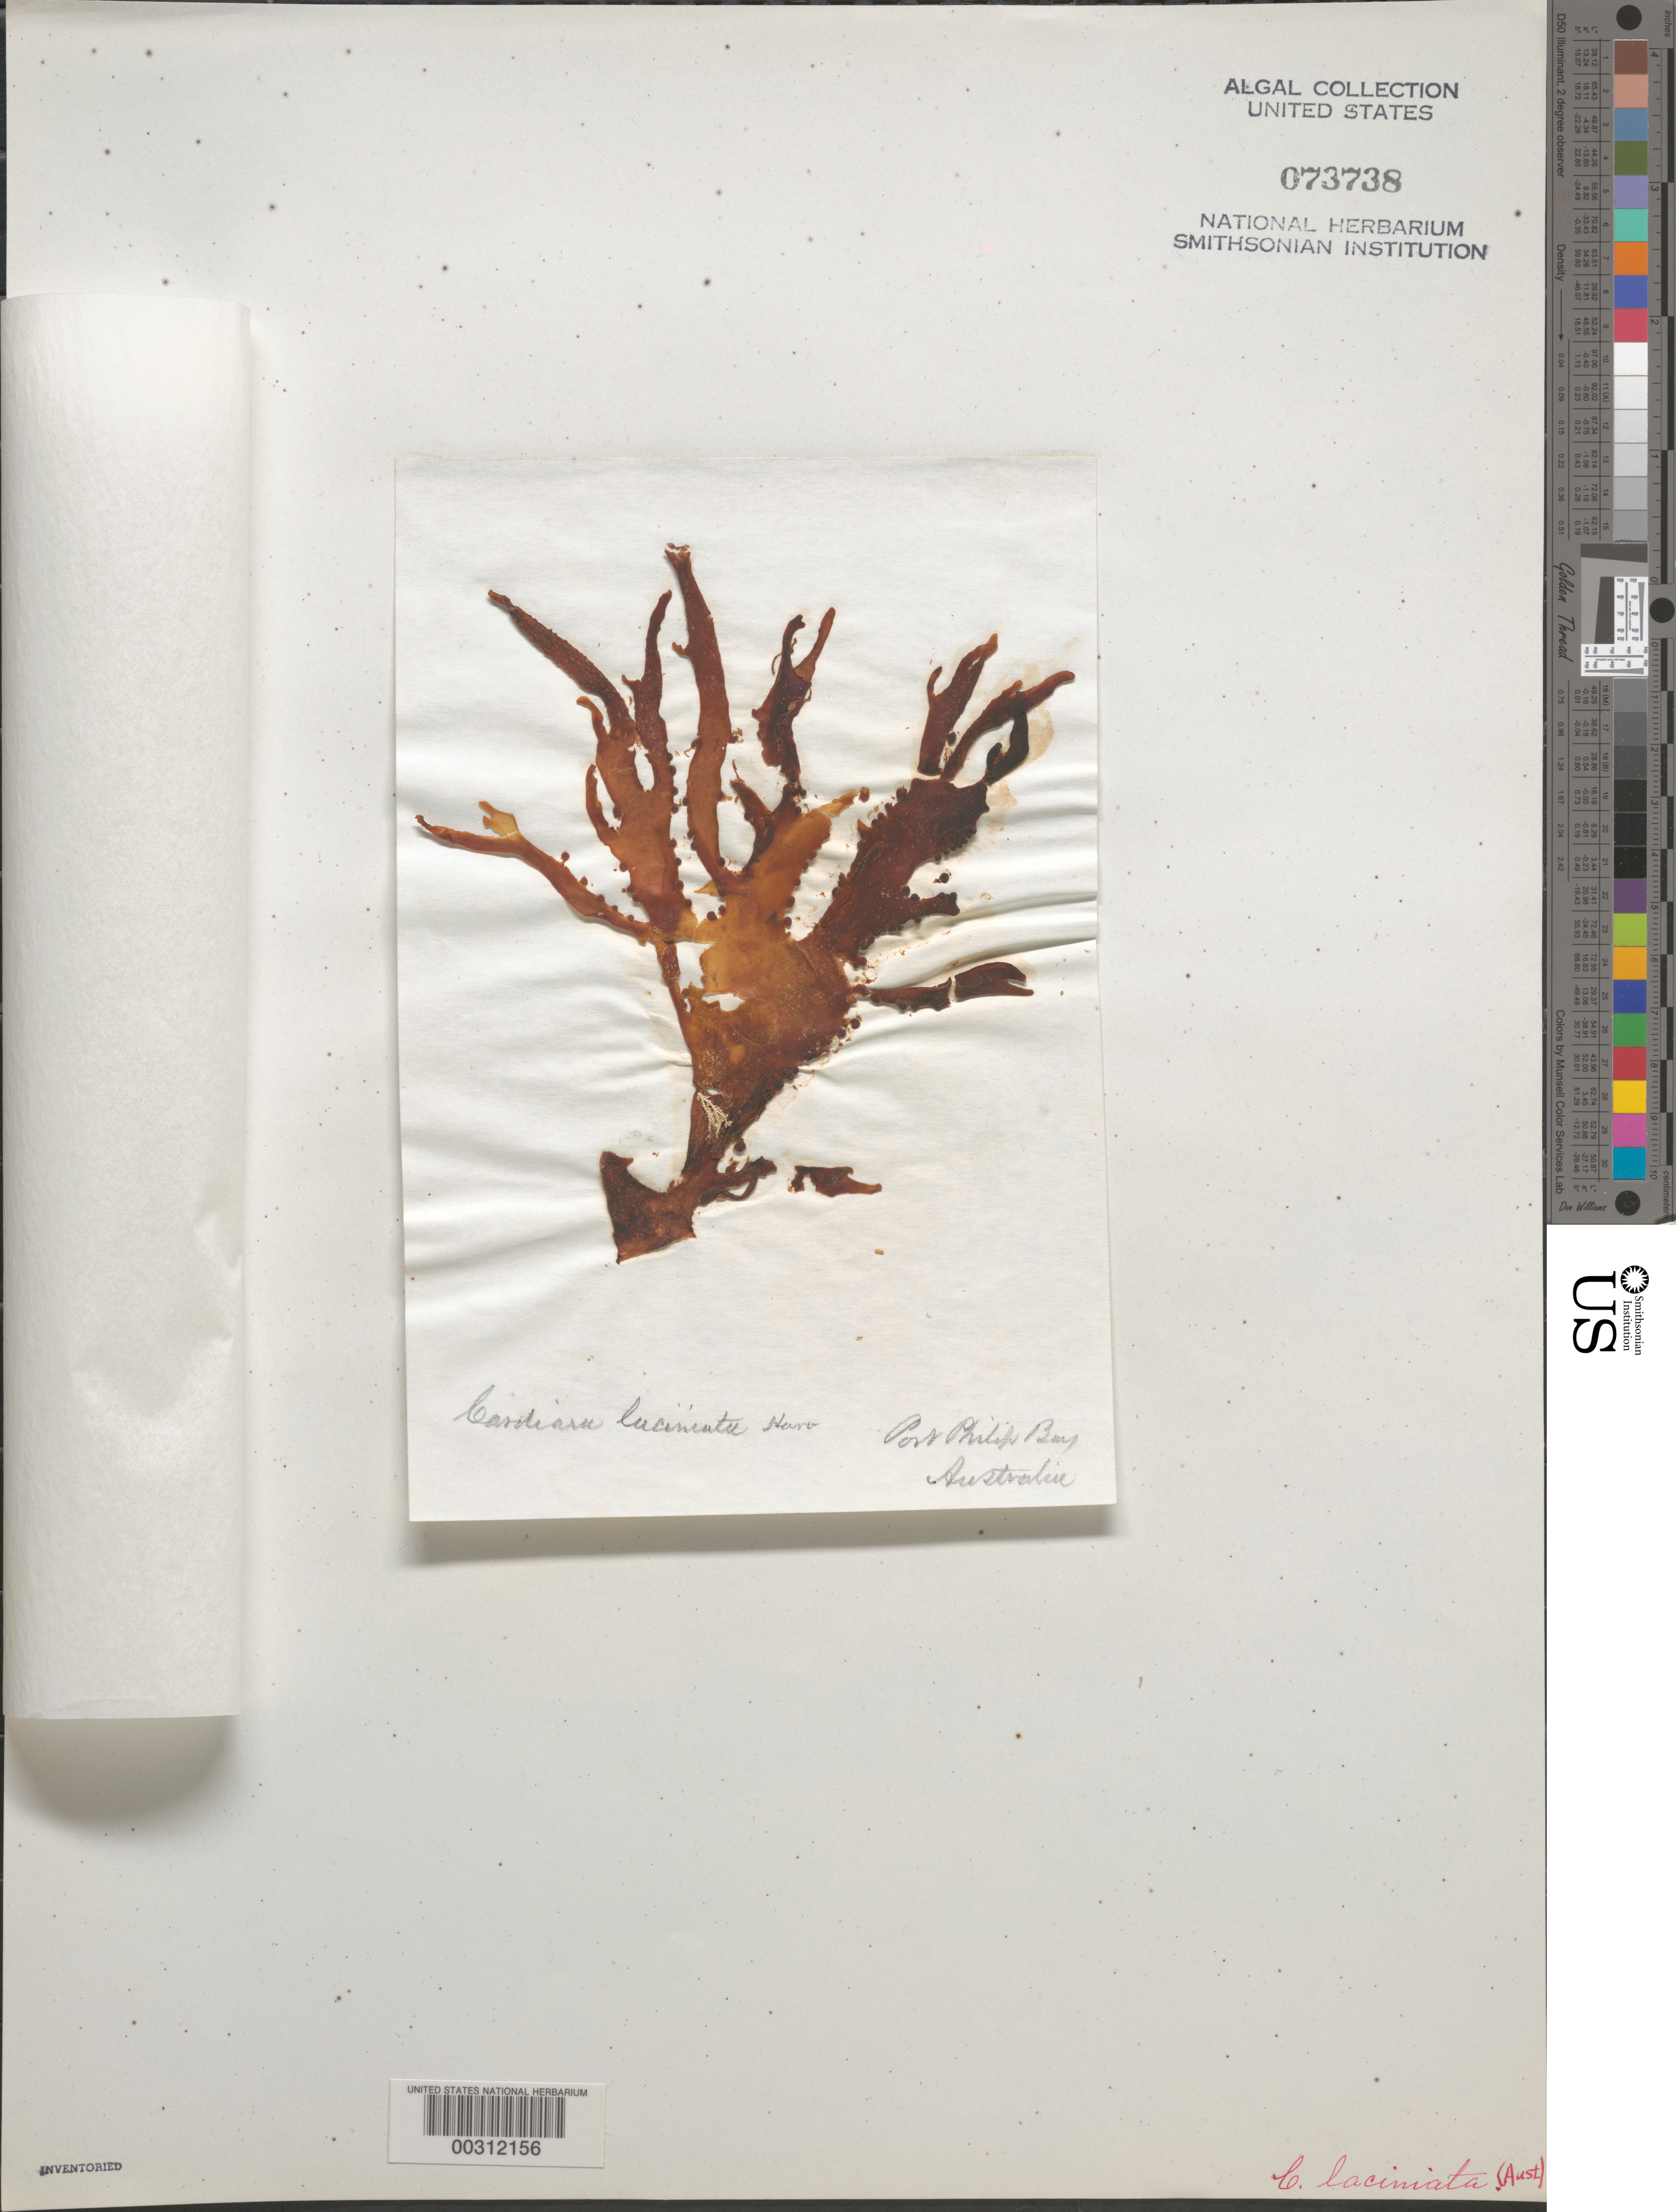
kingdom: Plantae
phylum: Rhodophyta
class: Florideophyceae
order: Gracilariales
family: Gracilariaceae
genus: Curdiea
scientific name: Curdiea angustata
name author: (Sonder) A.J.K. Millar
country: Australia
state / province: Victoria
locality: Port Phillip Bay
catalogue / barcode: US 73738